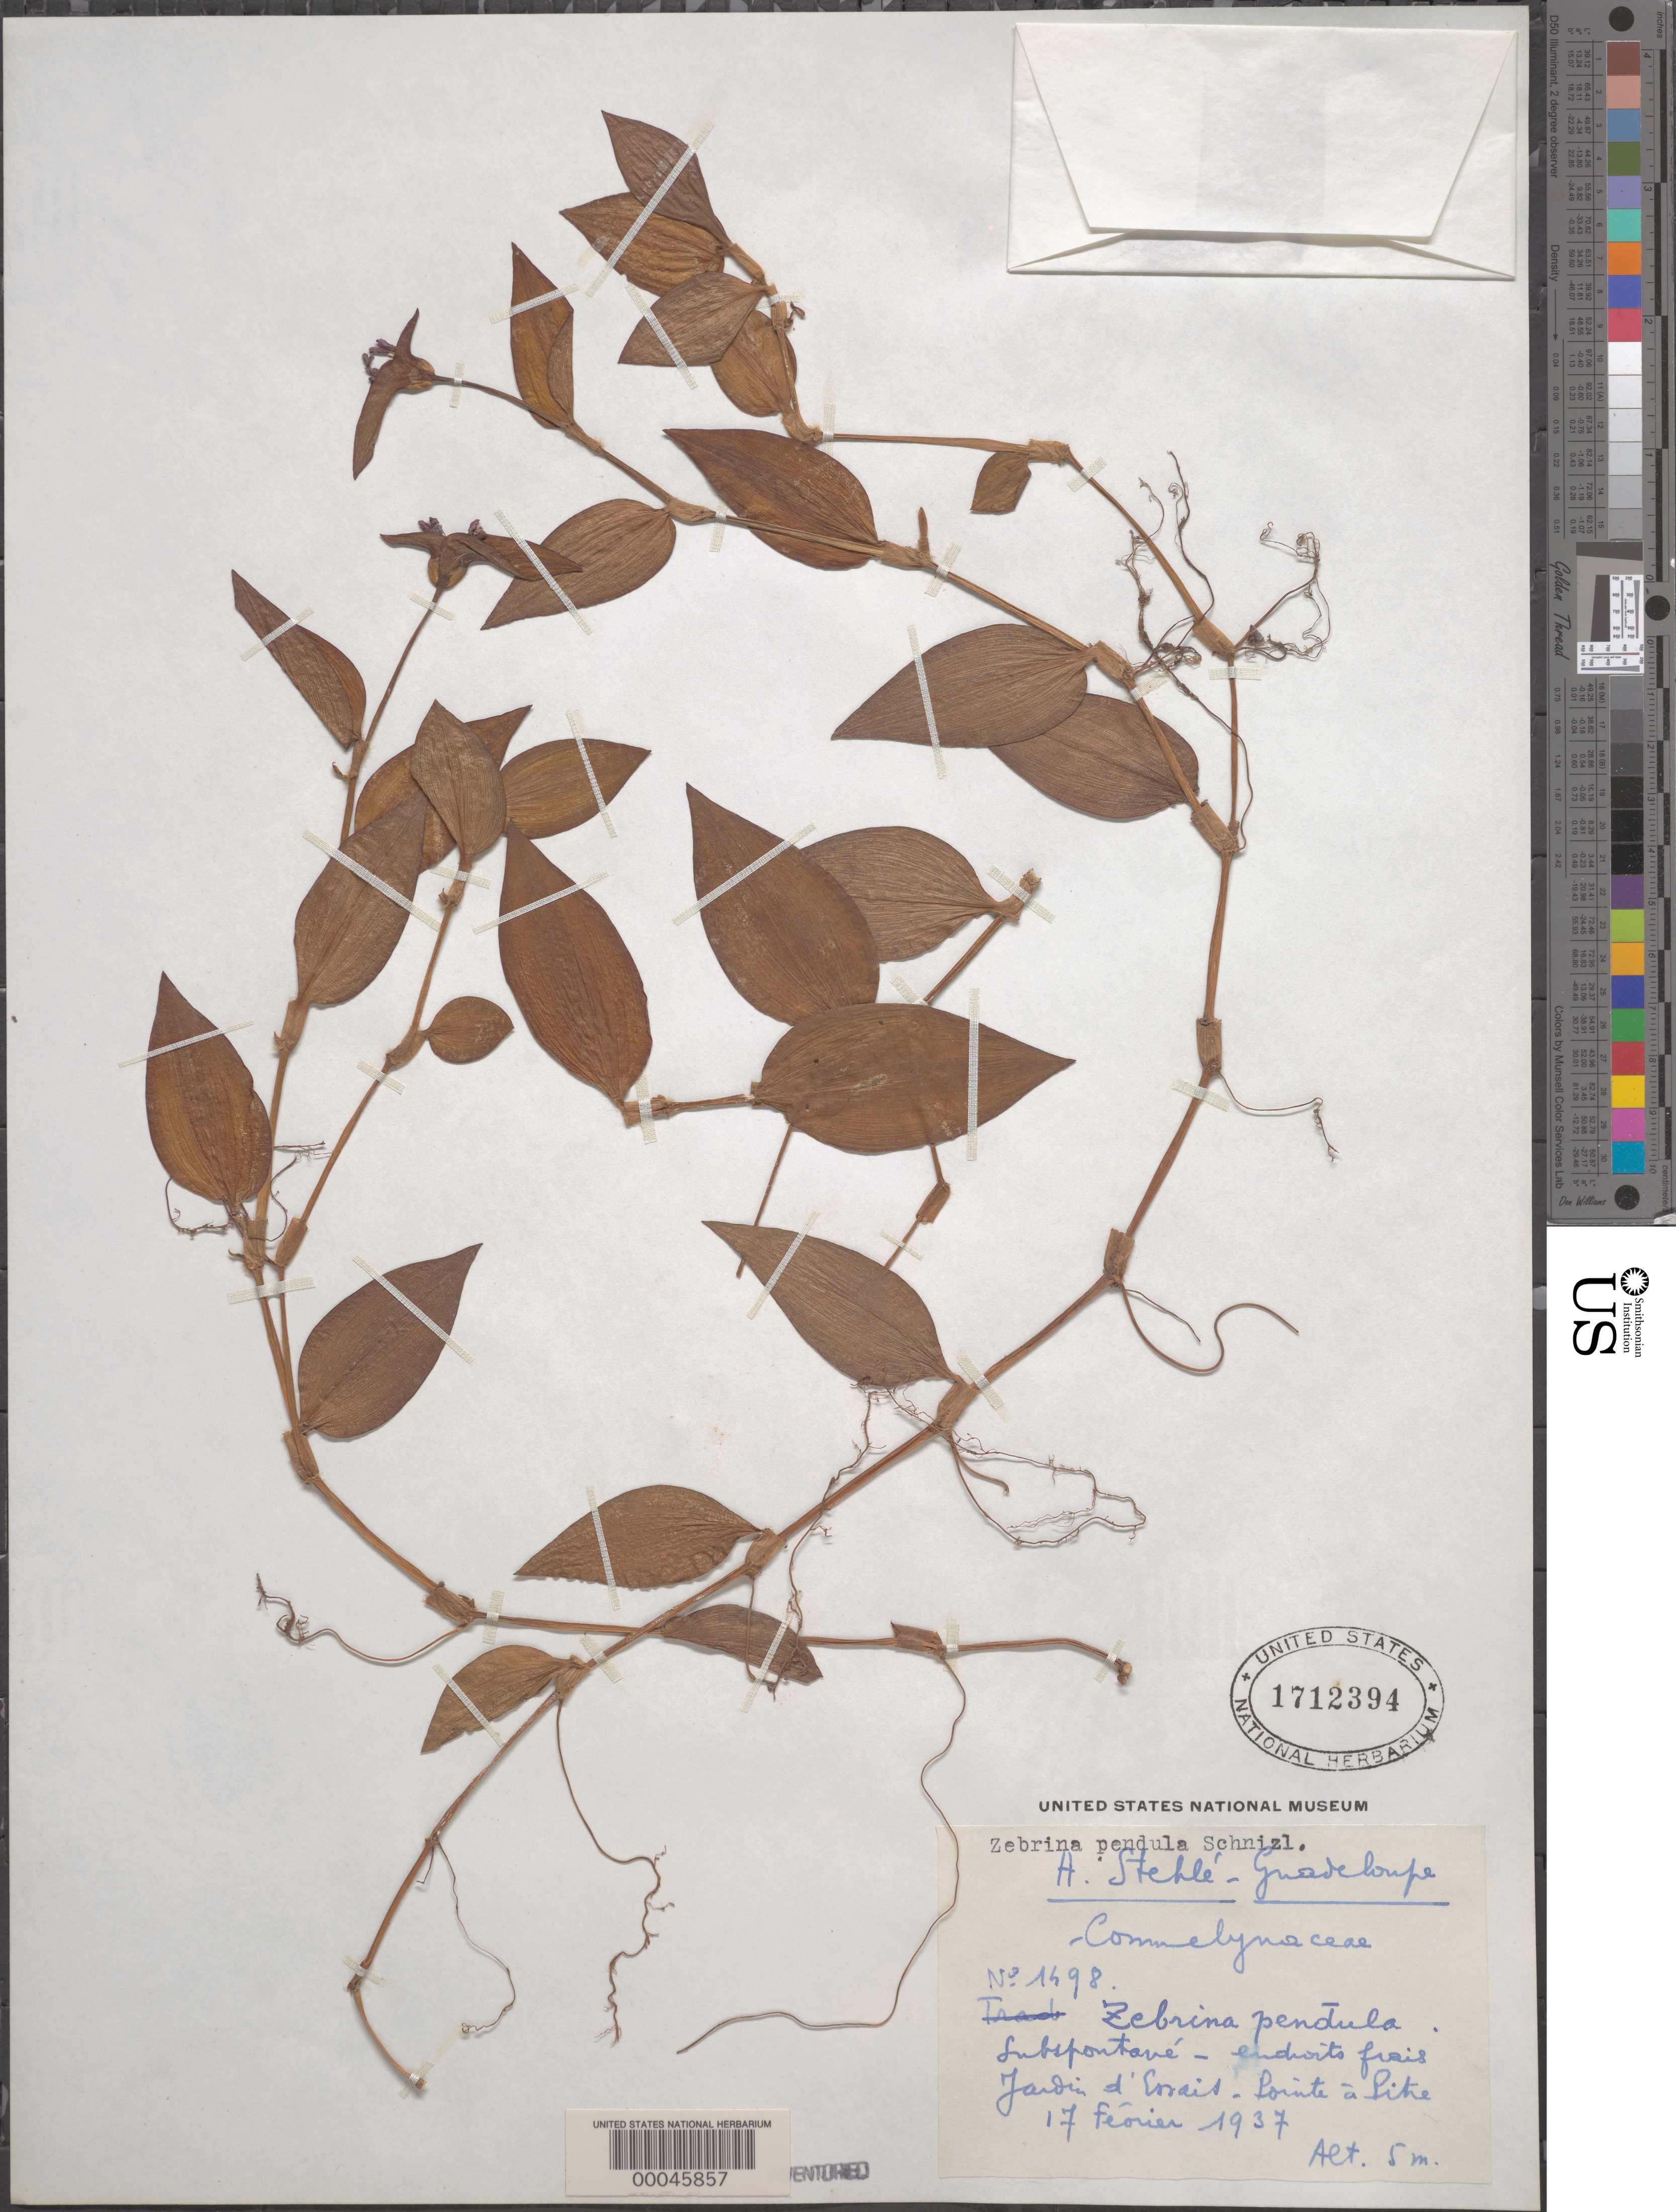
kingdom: Plantae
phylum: Tracheophyta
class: Liliopsida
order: Commelinales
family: Commelinaceae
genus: Tradescantia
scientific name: Tradescantia zebrina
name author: Bosse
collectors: A. Stehle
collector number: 1498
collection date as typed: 17 Feb 1937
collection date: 1937-02-17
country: Guadeloupe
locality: Pointe a pitre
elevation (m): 5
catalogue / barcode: US 1712394